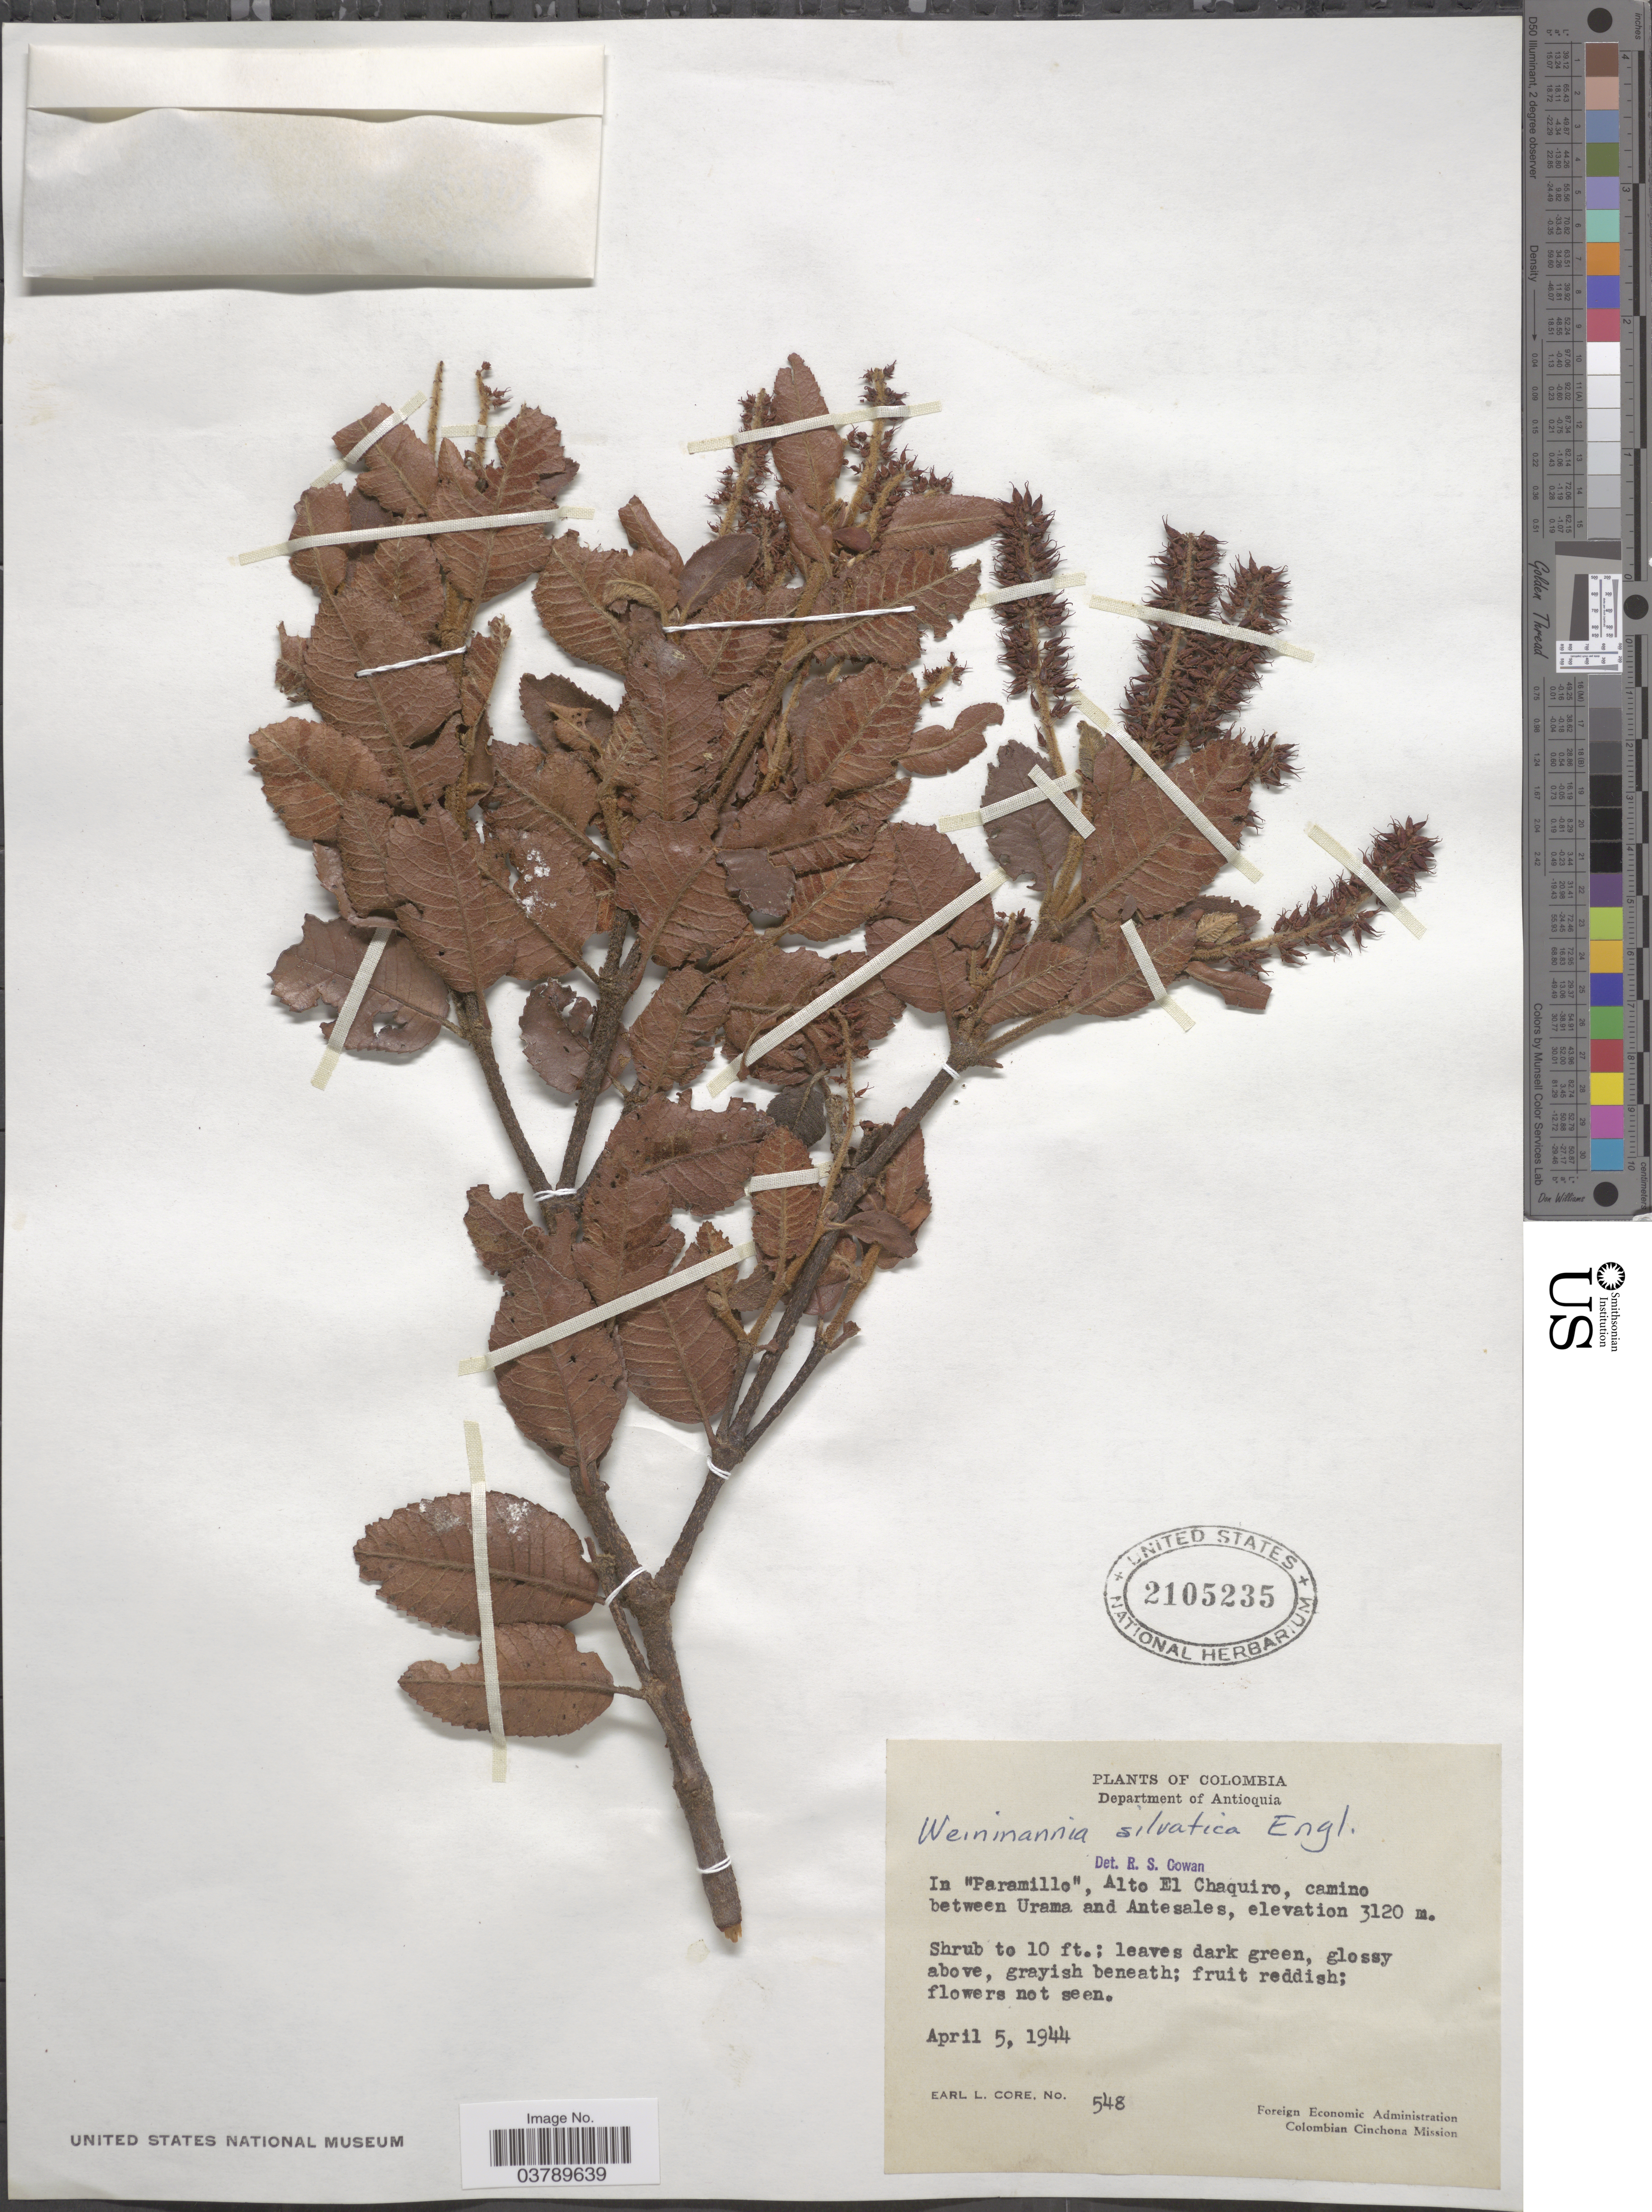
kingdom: Plantae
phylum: Tracheophyta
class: Magnoliopsida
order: Oxalidales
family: Cunoniaceae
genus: Weinmannia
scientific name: Weinmannia rollottii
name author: Killip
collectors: E. L. Core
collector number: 548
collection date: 1944-04-05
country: Colombia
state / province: Antioquia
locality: Department of Antioquia. In "Paramillo", Alto El Chaquiro, camino between Urama and Antesales.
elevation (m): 3120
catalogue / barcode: US 2105235